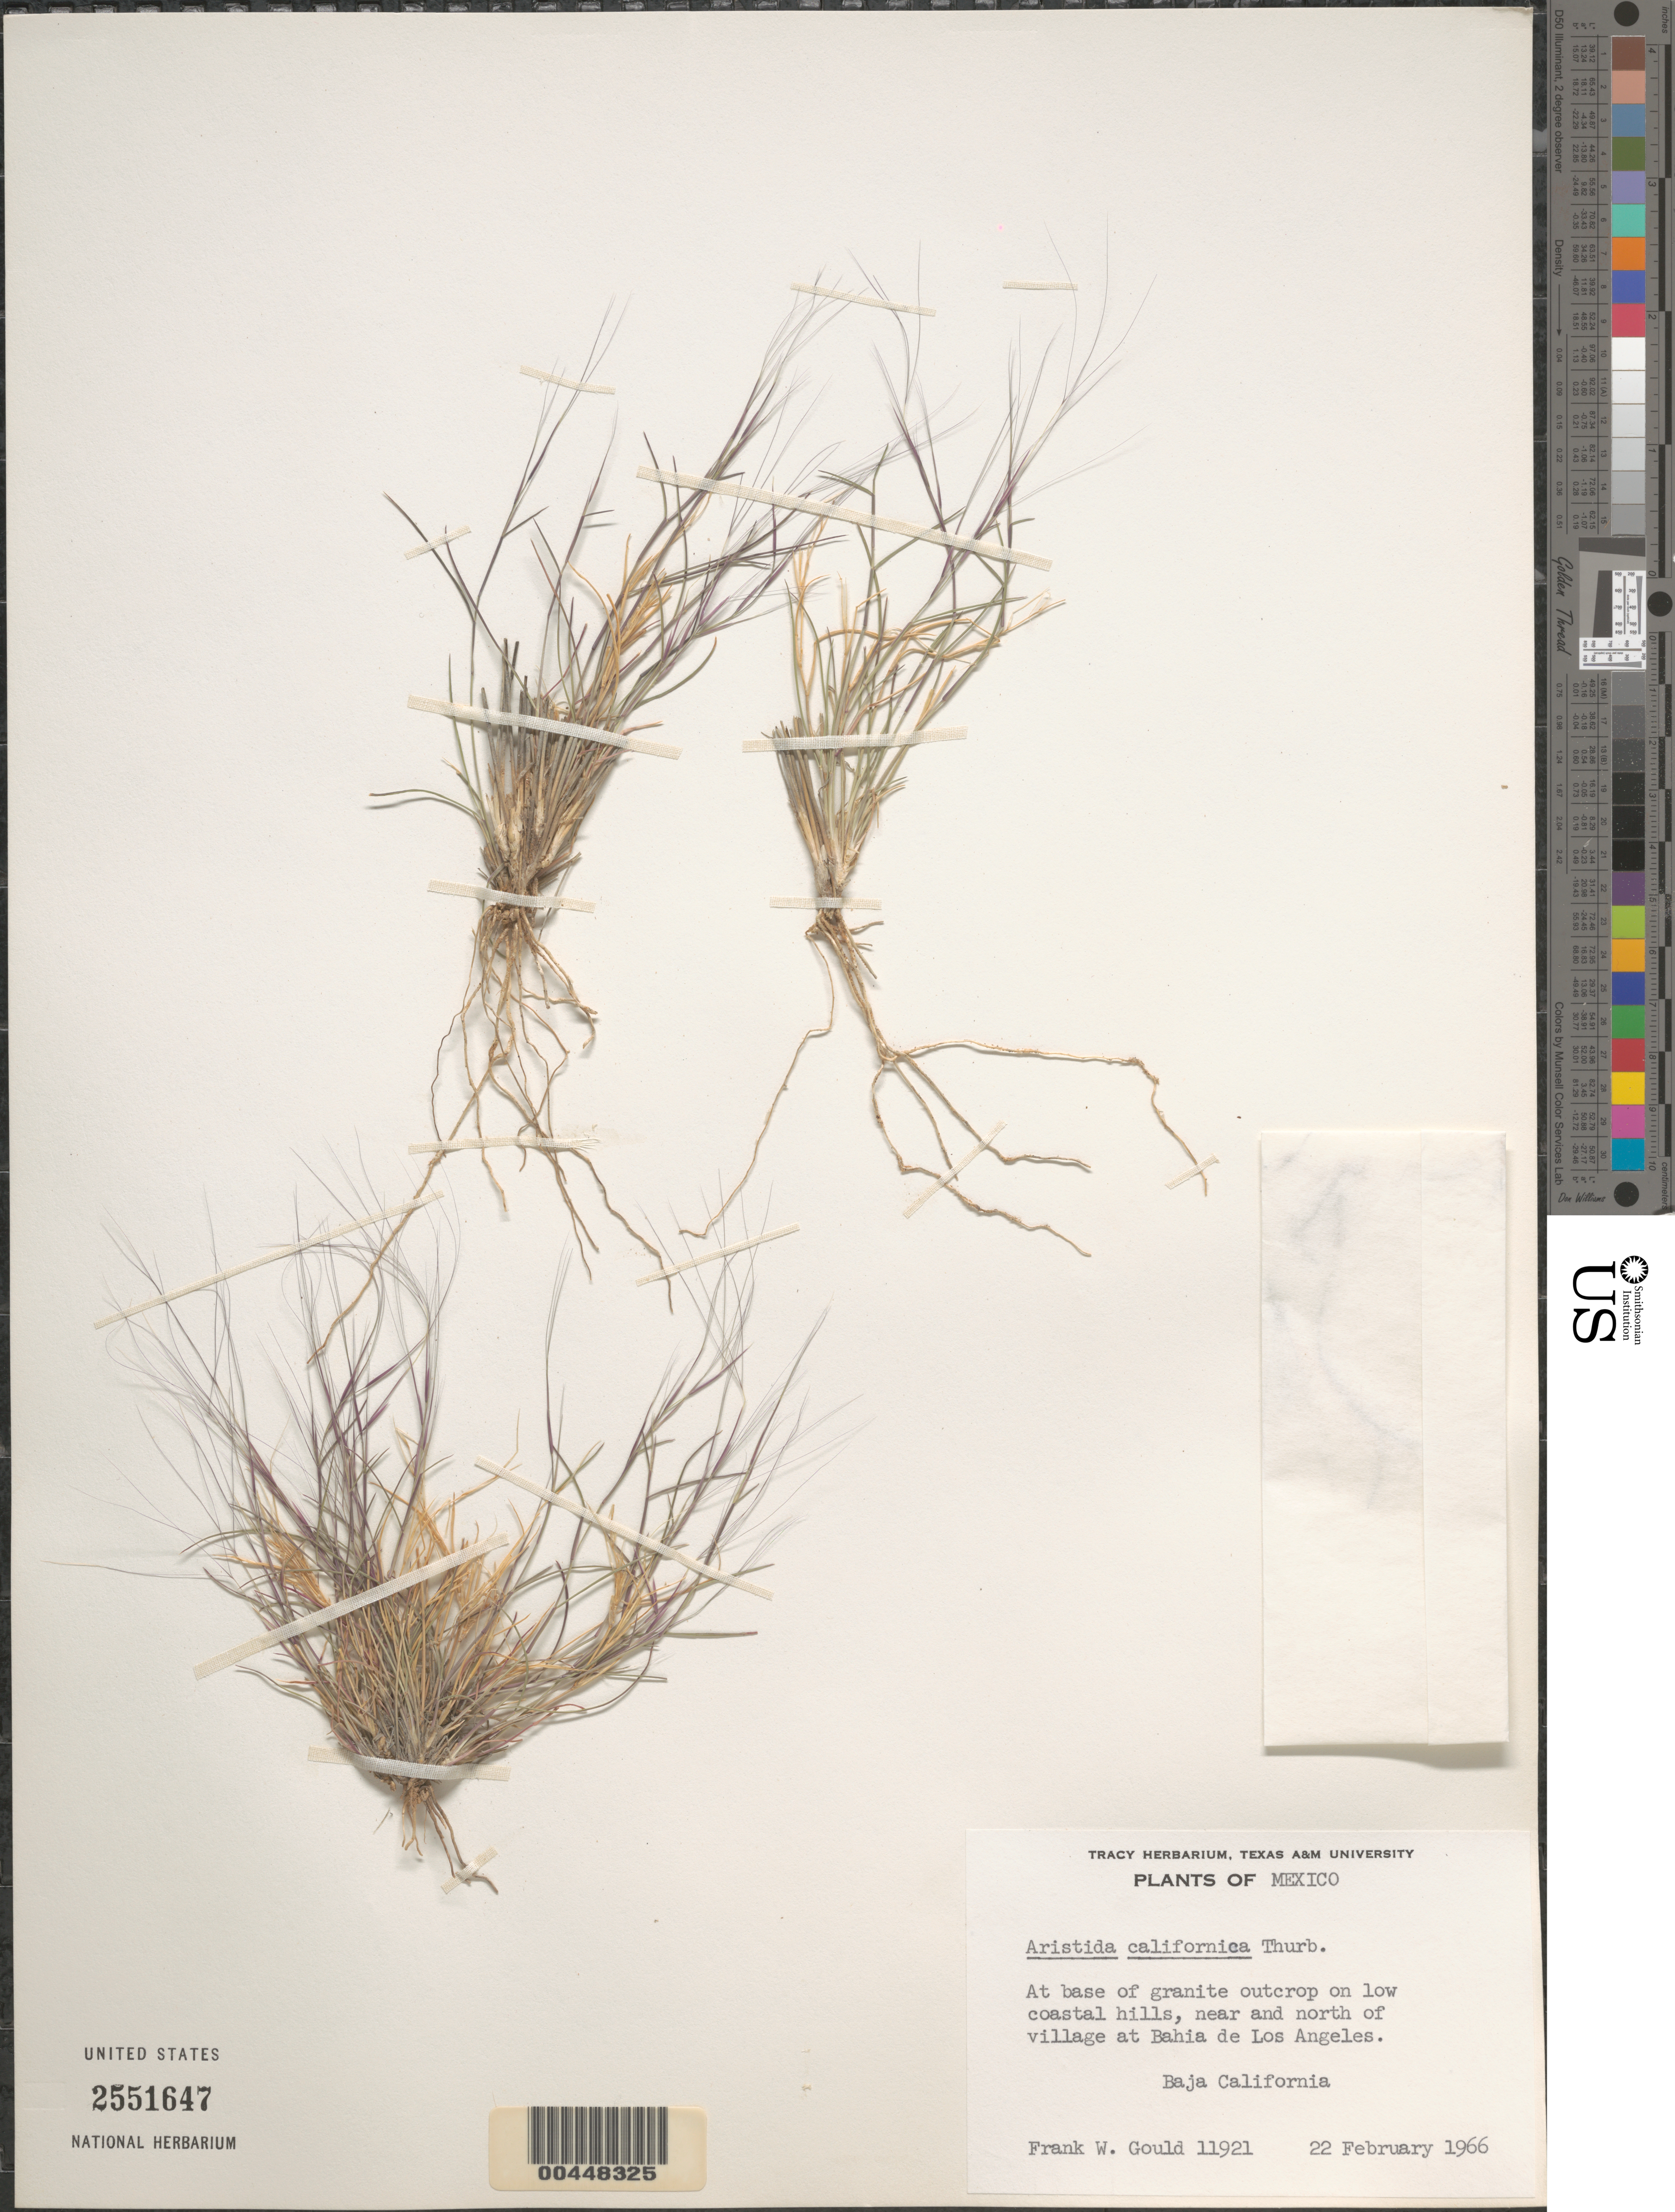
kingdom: Plantae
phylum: Tracheophyta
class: Liliopsida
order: Poales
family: Poaceae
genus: Aristida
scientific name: Aristida californica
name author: Thurb. in S. Watson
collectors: F. W. Gould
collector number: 11921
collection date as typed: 22 Feb 1966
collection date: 1966-02-22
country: Mexico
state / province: Baja California Norte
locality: Near and N of village at Bahia de Los Angeles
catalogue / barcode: US 2551647